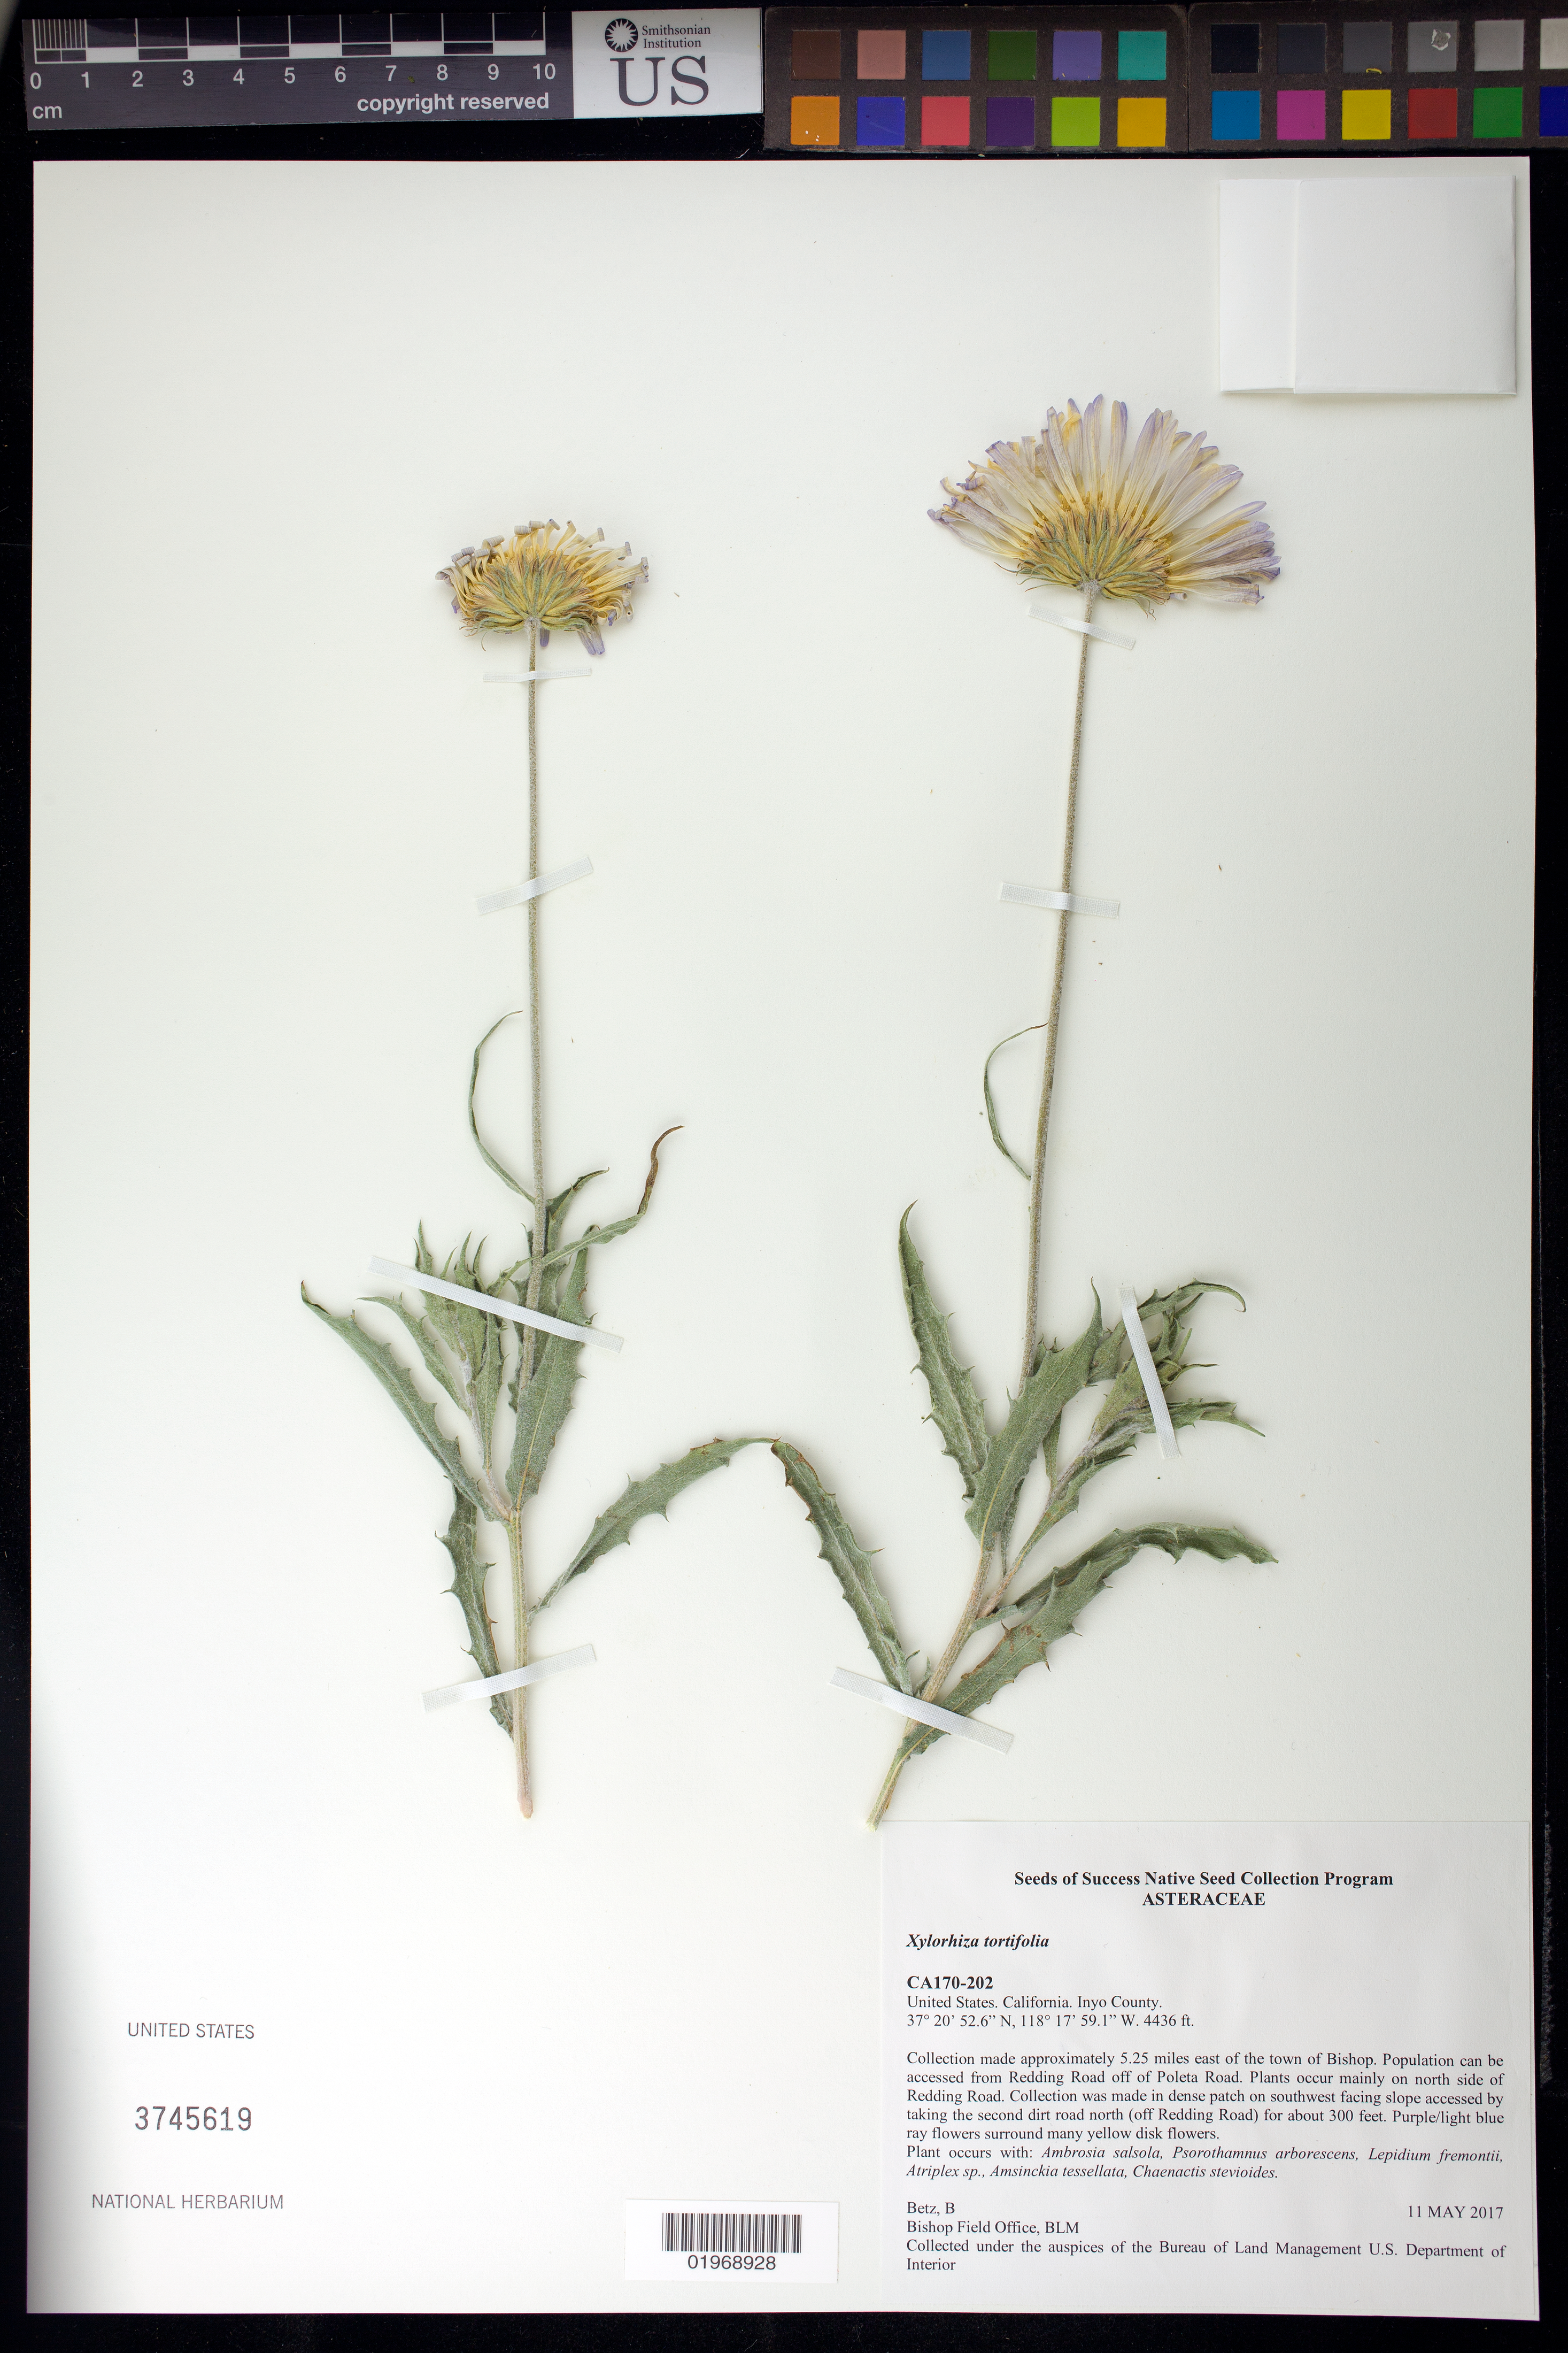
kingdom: Plantae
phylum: Tracheophyta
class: Magnoliopsida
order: Asterales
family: Asteraceae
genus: Xylorhiza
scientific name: Xylorhiza tortifolia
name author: (Torr. & A. Gray) Greene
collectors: B. Betz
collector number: CA170-202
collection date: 2017-05-11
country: United States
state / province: California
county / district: Inyo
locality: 5.25 mi. E of Bishop, off Poleta Rd.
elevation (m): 1352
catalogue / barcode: US 3745619